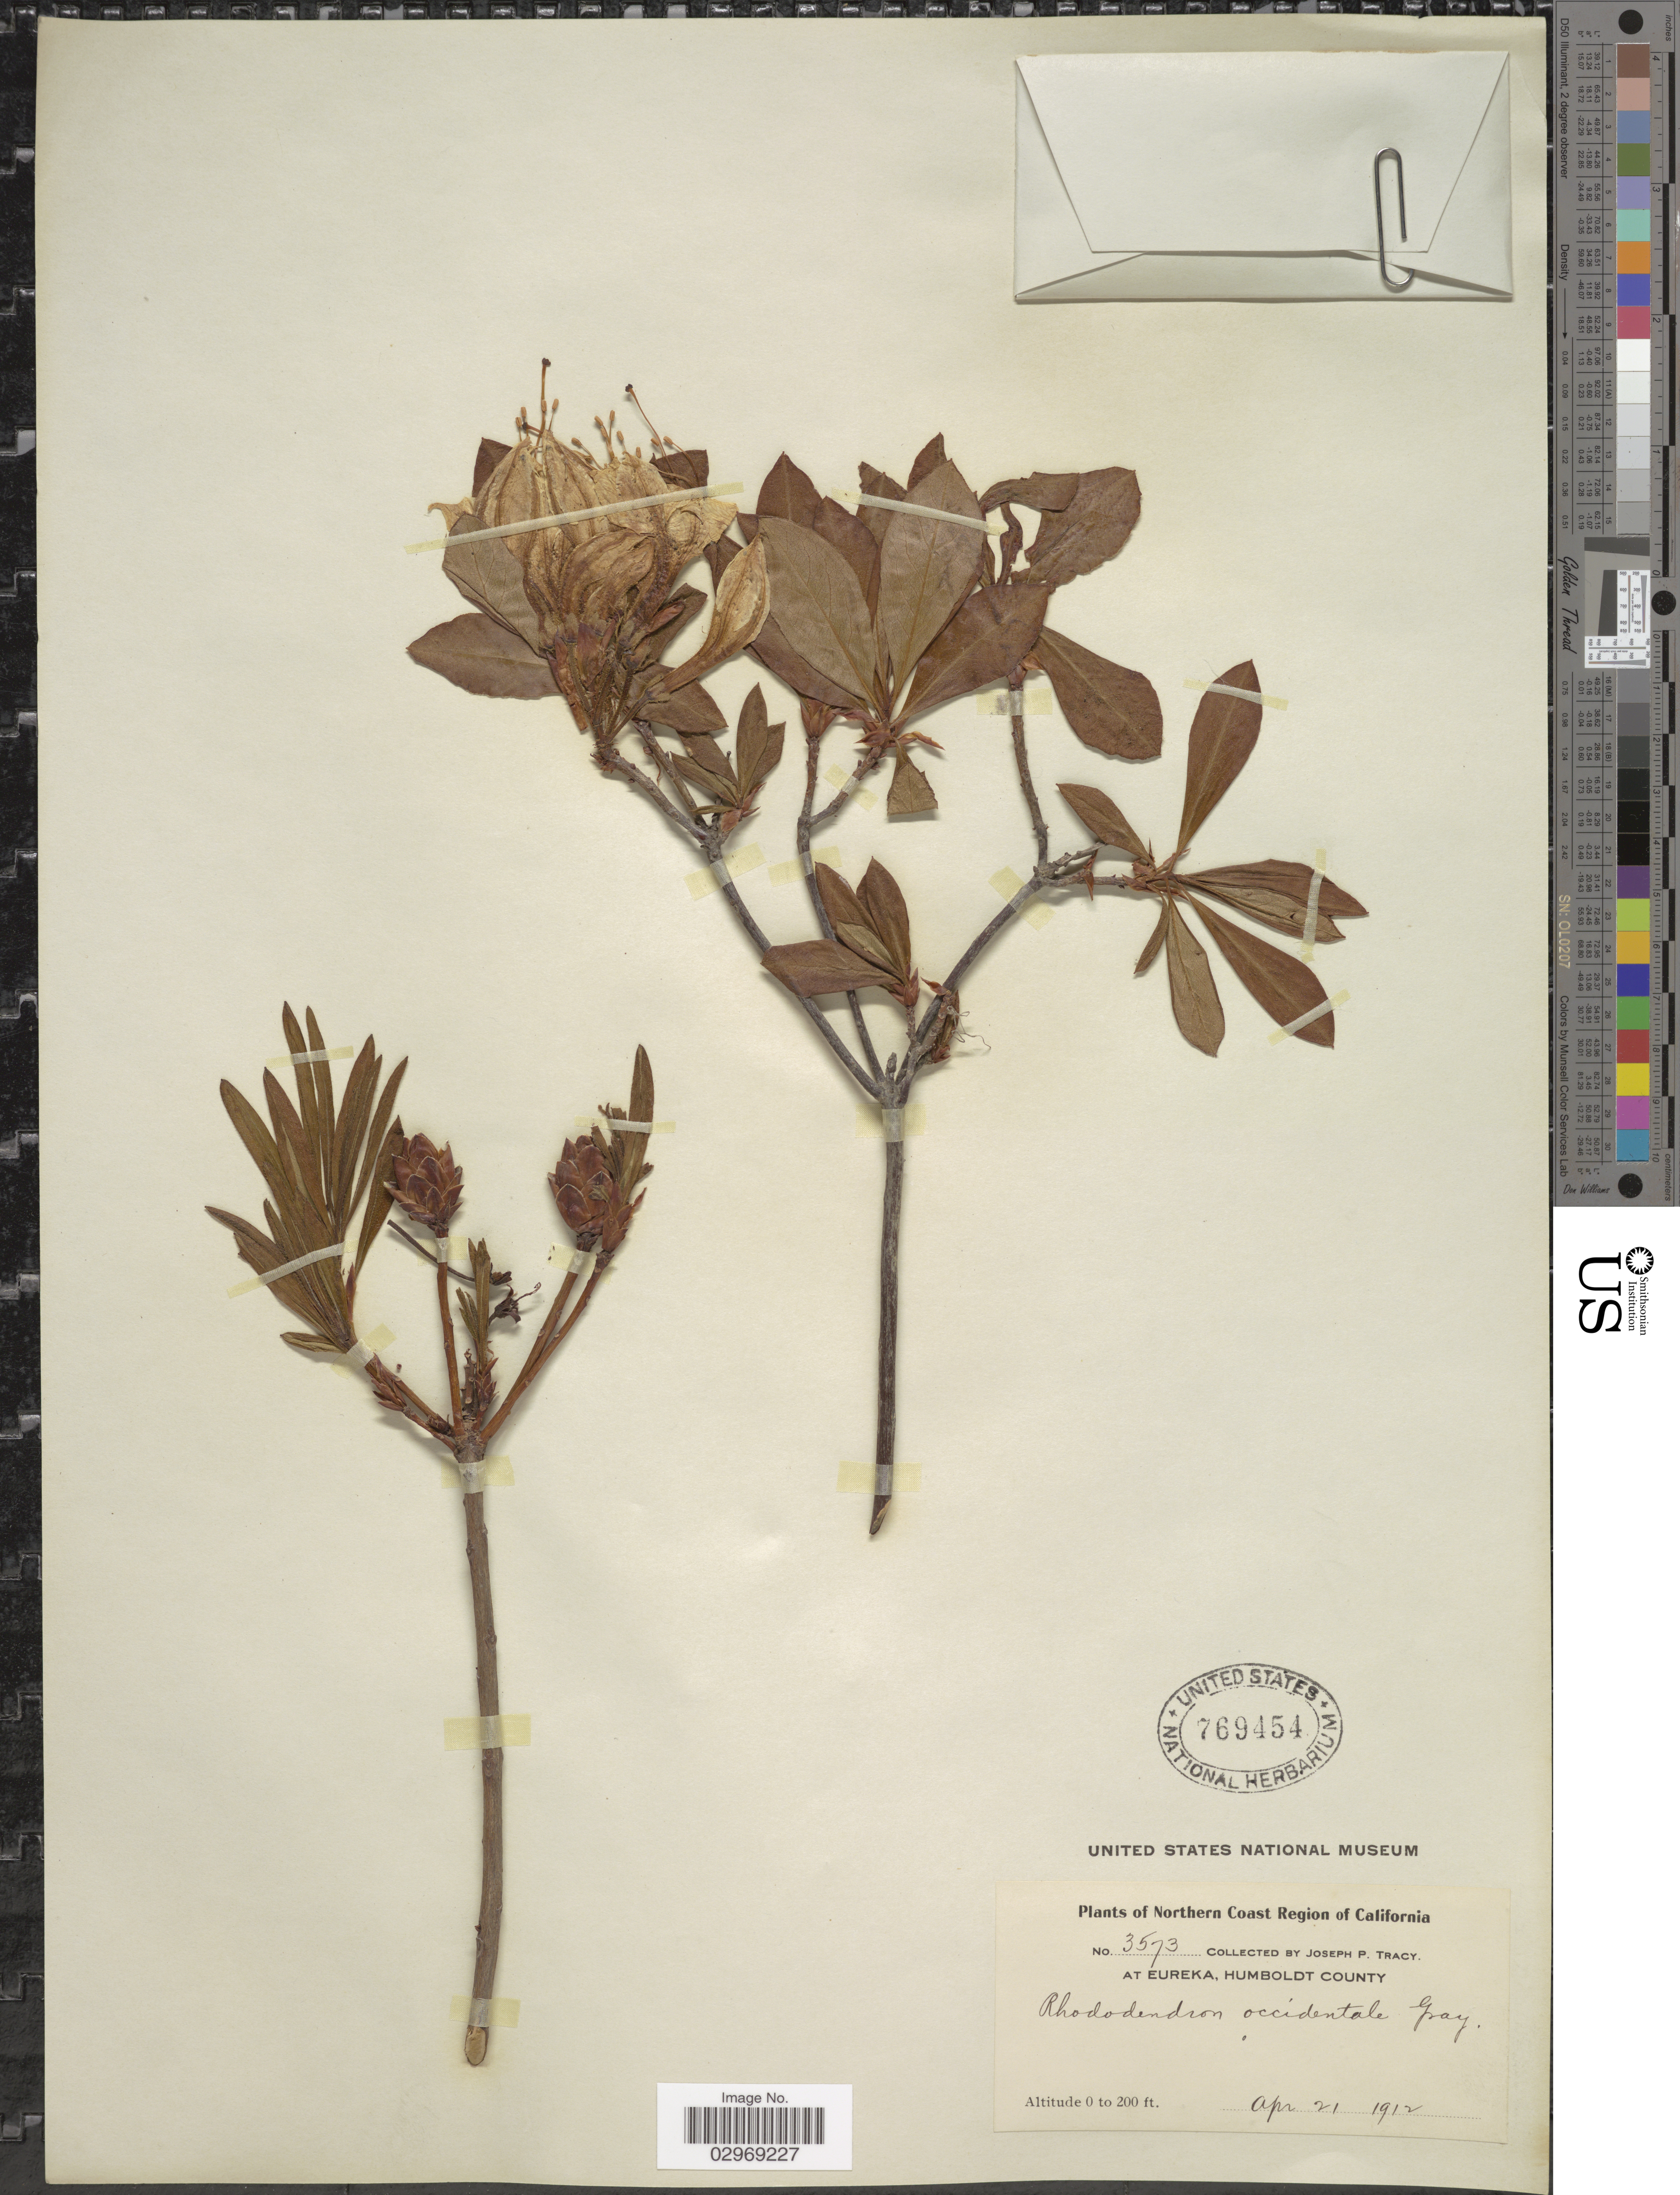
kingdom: Plantae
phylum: Tracheophyta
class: Magnoliopsida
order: Ericales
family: Ericaceae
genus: Rhododendron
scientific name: Rhododendron floccigerum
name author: Franch.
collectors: J. Tracy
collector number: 3573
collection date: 1912-04-21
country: United States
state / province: California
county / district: Humboldt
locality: Northern Coast Region of California. At Eureka, Humboldt County.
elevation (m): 0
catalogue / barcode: US 769454